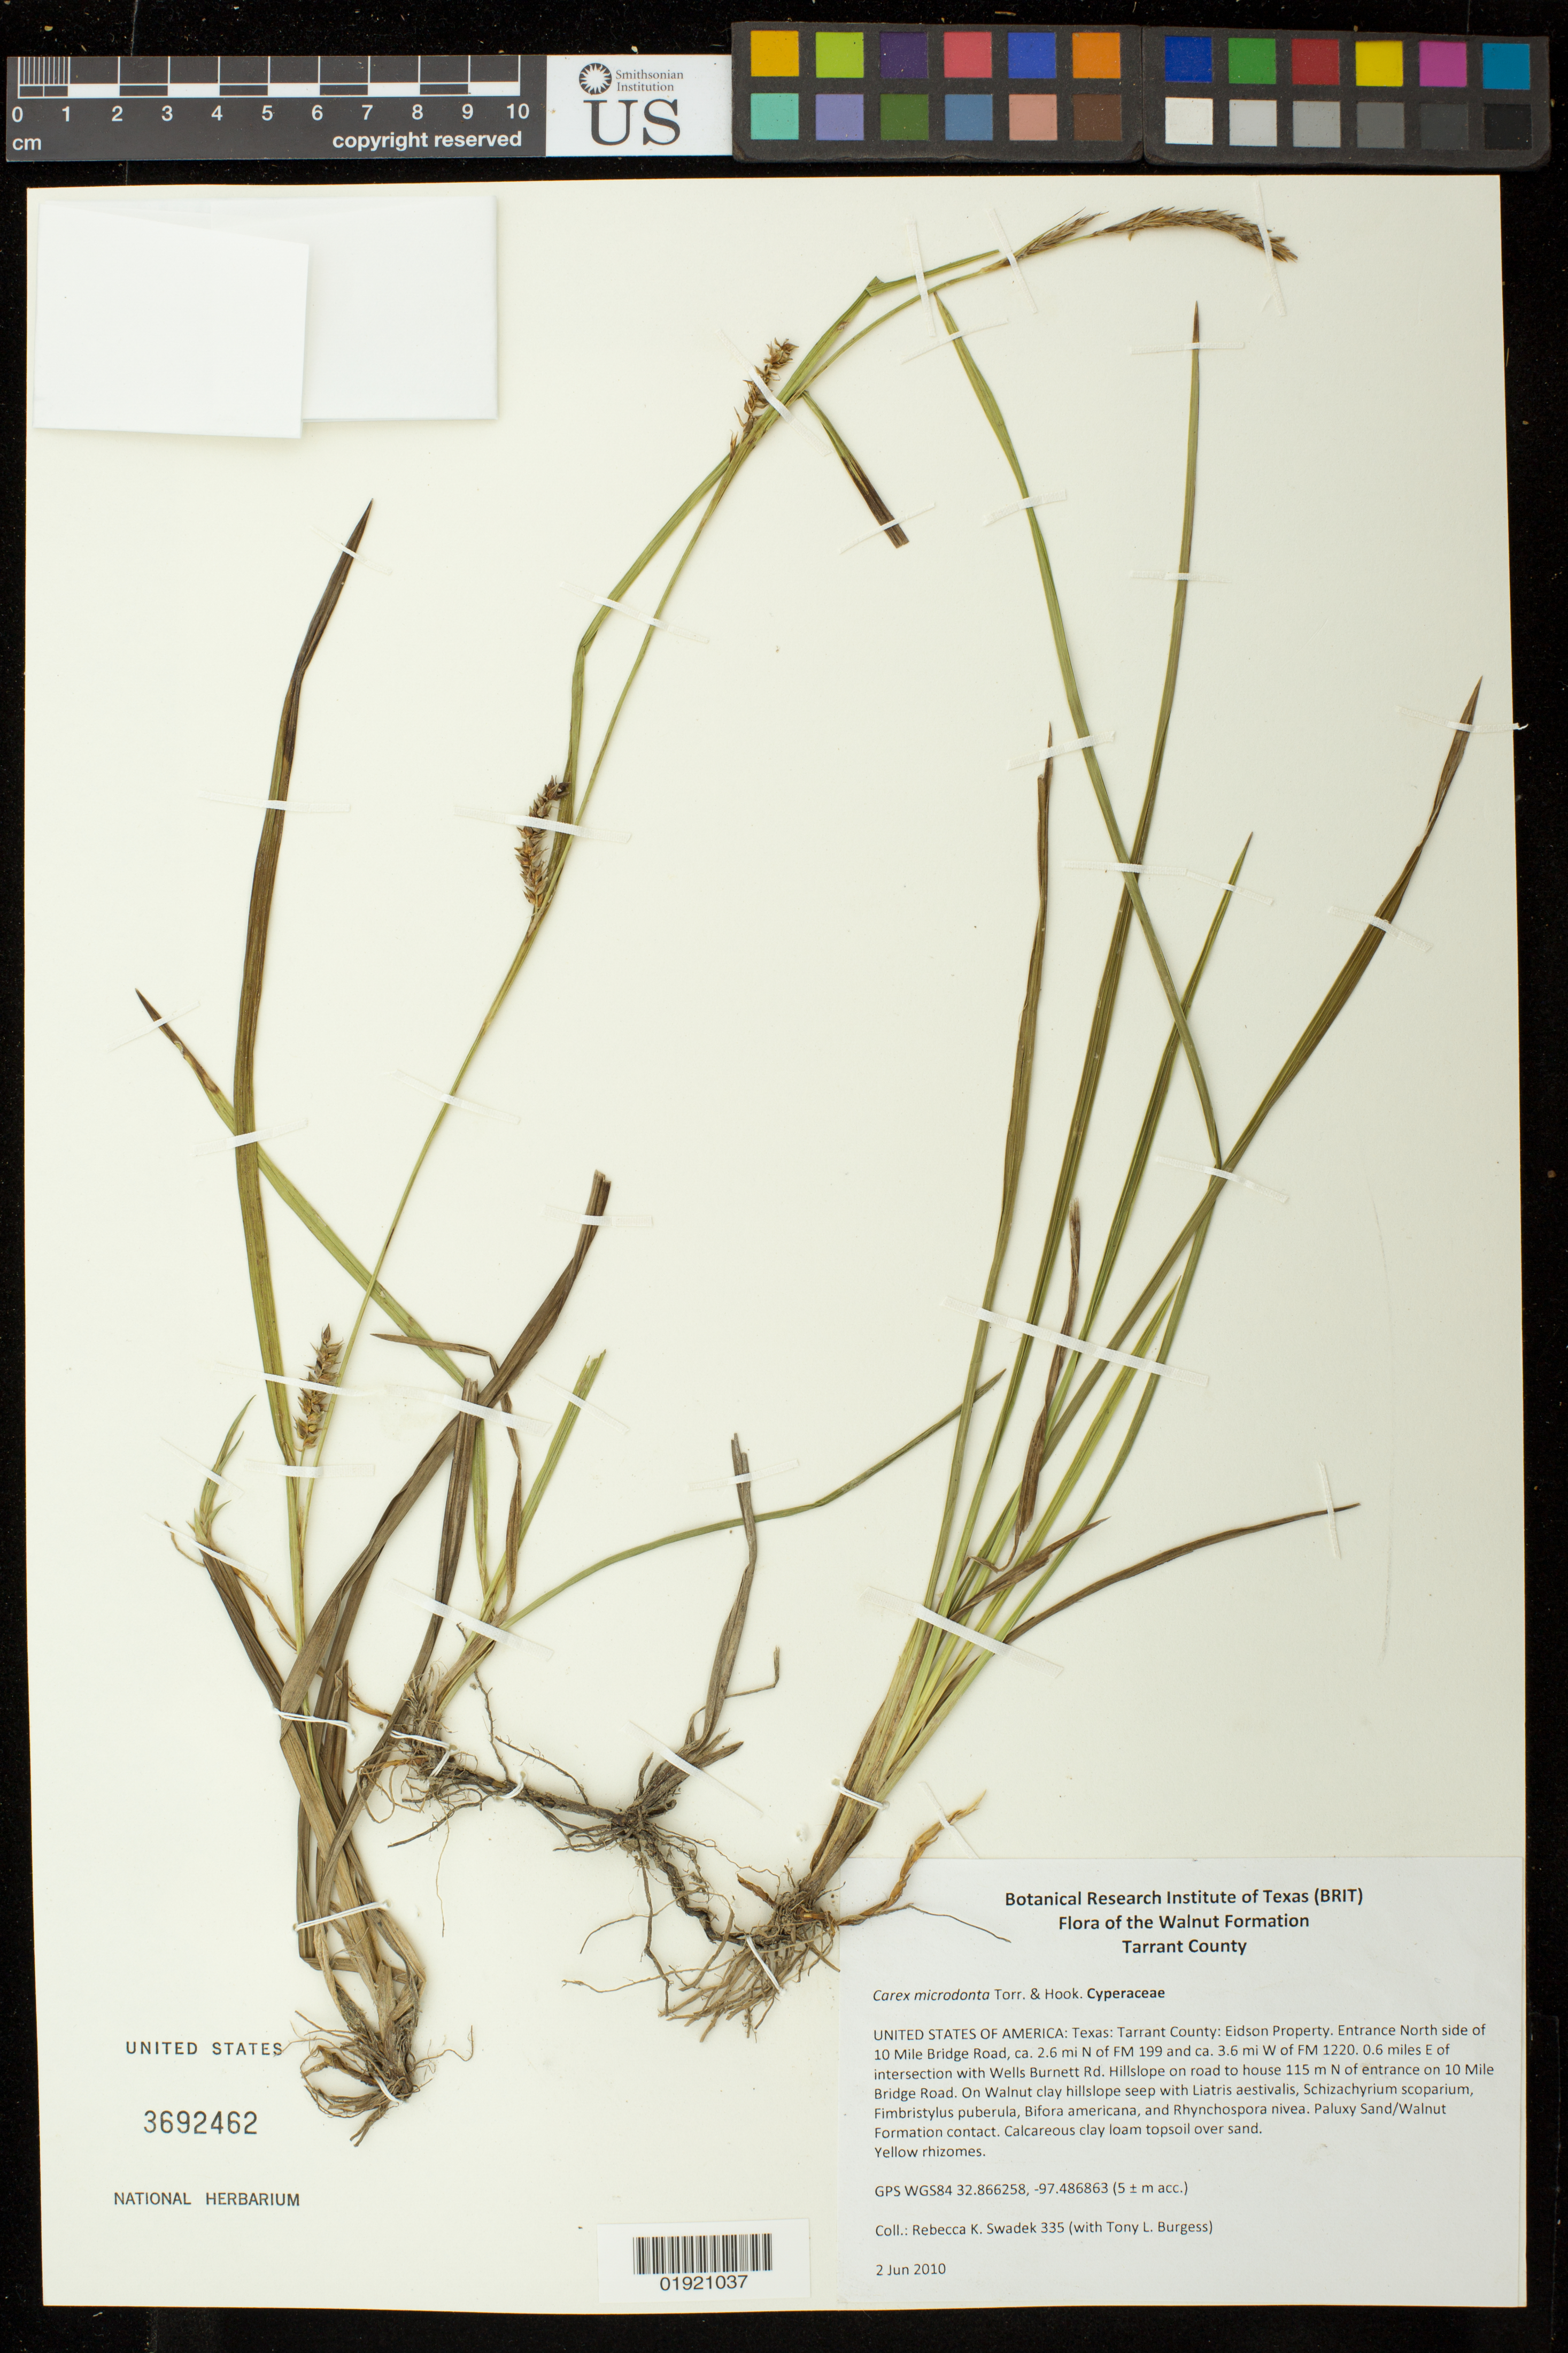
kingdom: Plantae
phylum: Tracheophyta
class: Liliopsida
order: Poales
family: Cyperaceae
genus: Carex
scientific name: Carex microdonta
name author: Torr.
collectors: R. Swadek & Burgess, T. L.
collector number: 335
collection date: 2010-06-02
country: United States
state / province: Texas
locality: Tarrant County: Eidson Property. Entrance North side of 10 Mile Bridge Road, ca. 2.6 mi N of FM 199 and ca. 3.6 mi W of FM 1220. 0.6 miles E of intersection with Wells Burnett Rd. Hillslope on road to house 115 m N of entrance on 10 Mile Bridge Road.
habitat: On Walnut clay hillslope seep. Paluxy Sand/Walnut Formation contact. Calcerous clay loam topsoil over sand.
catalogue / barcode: US 3692462